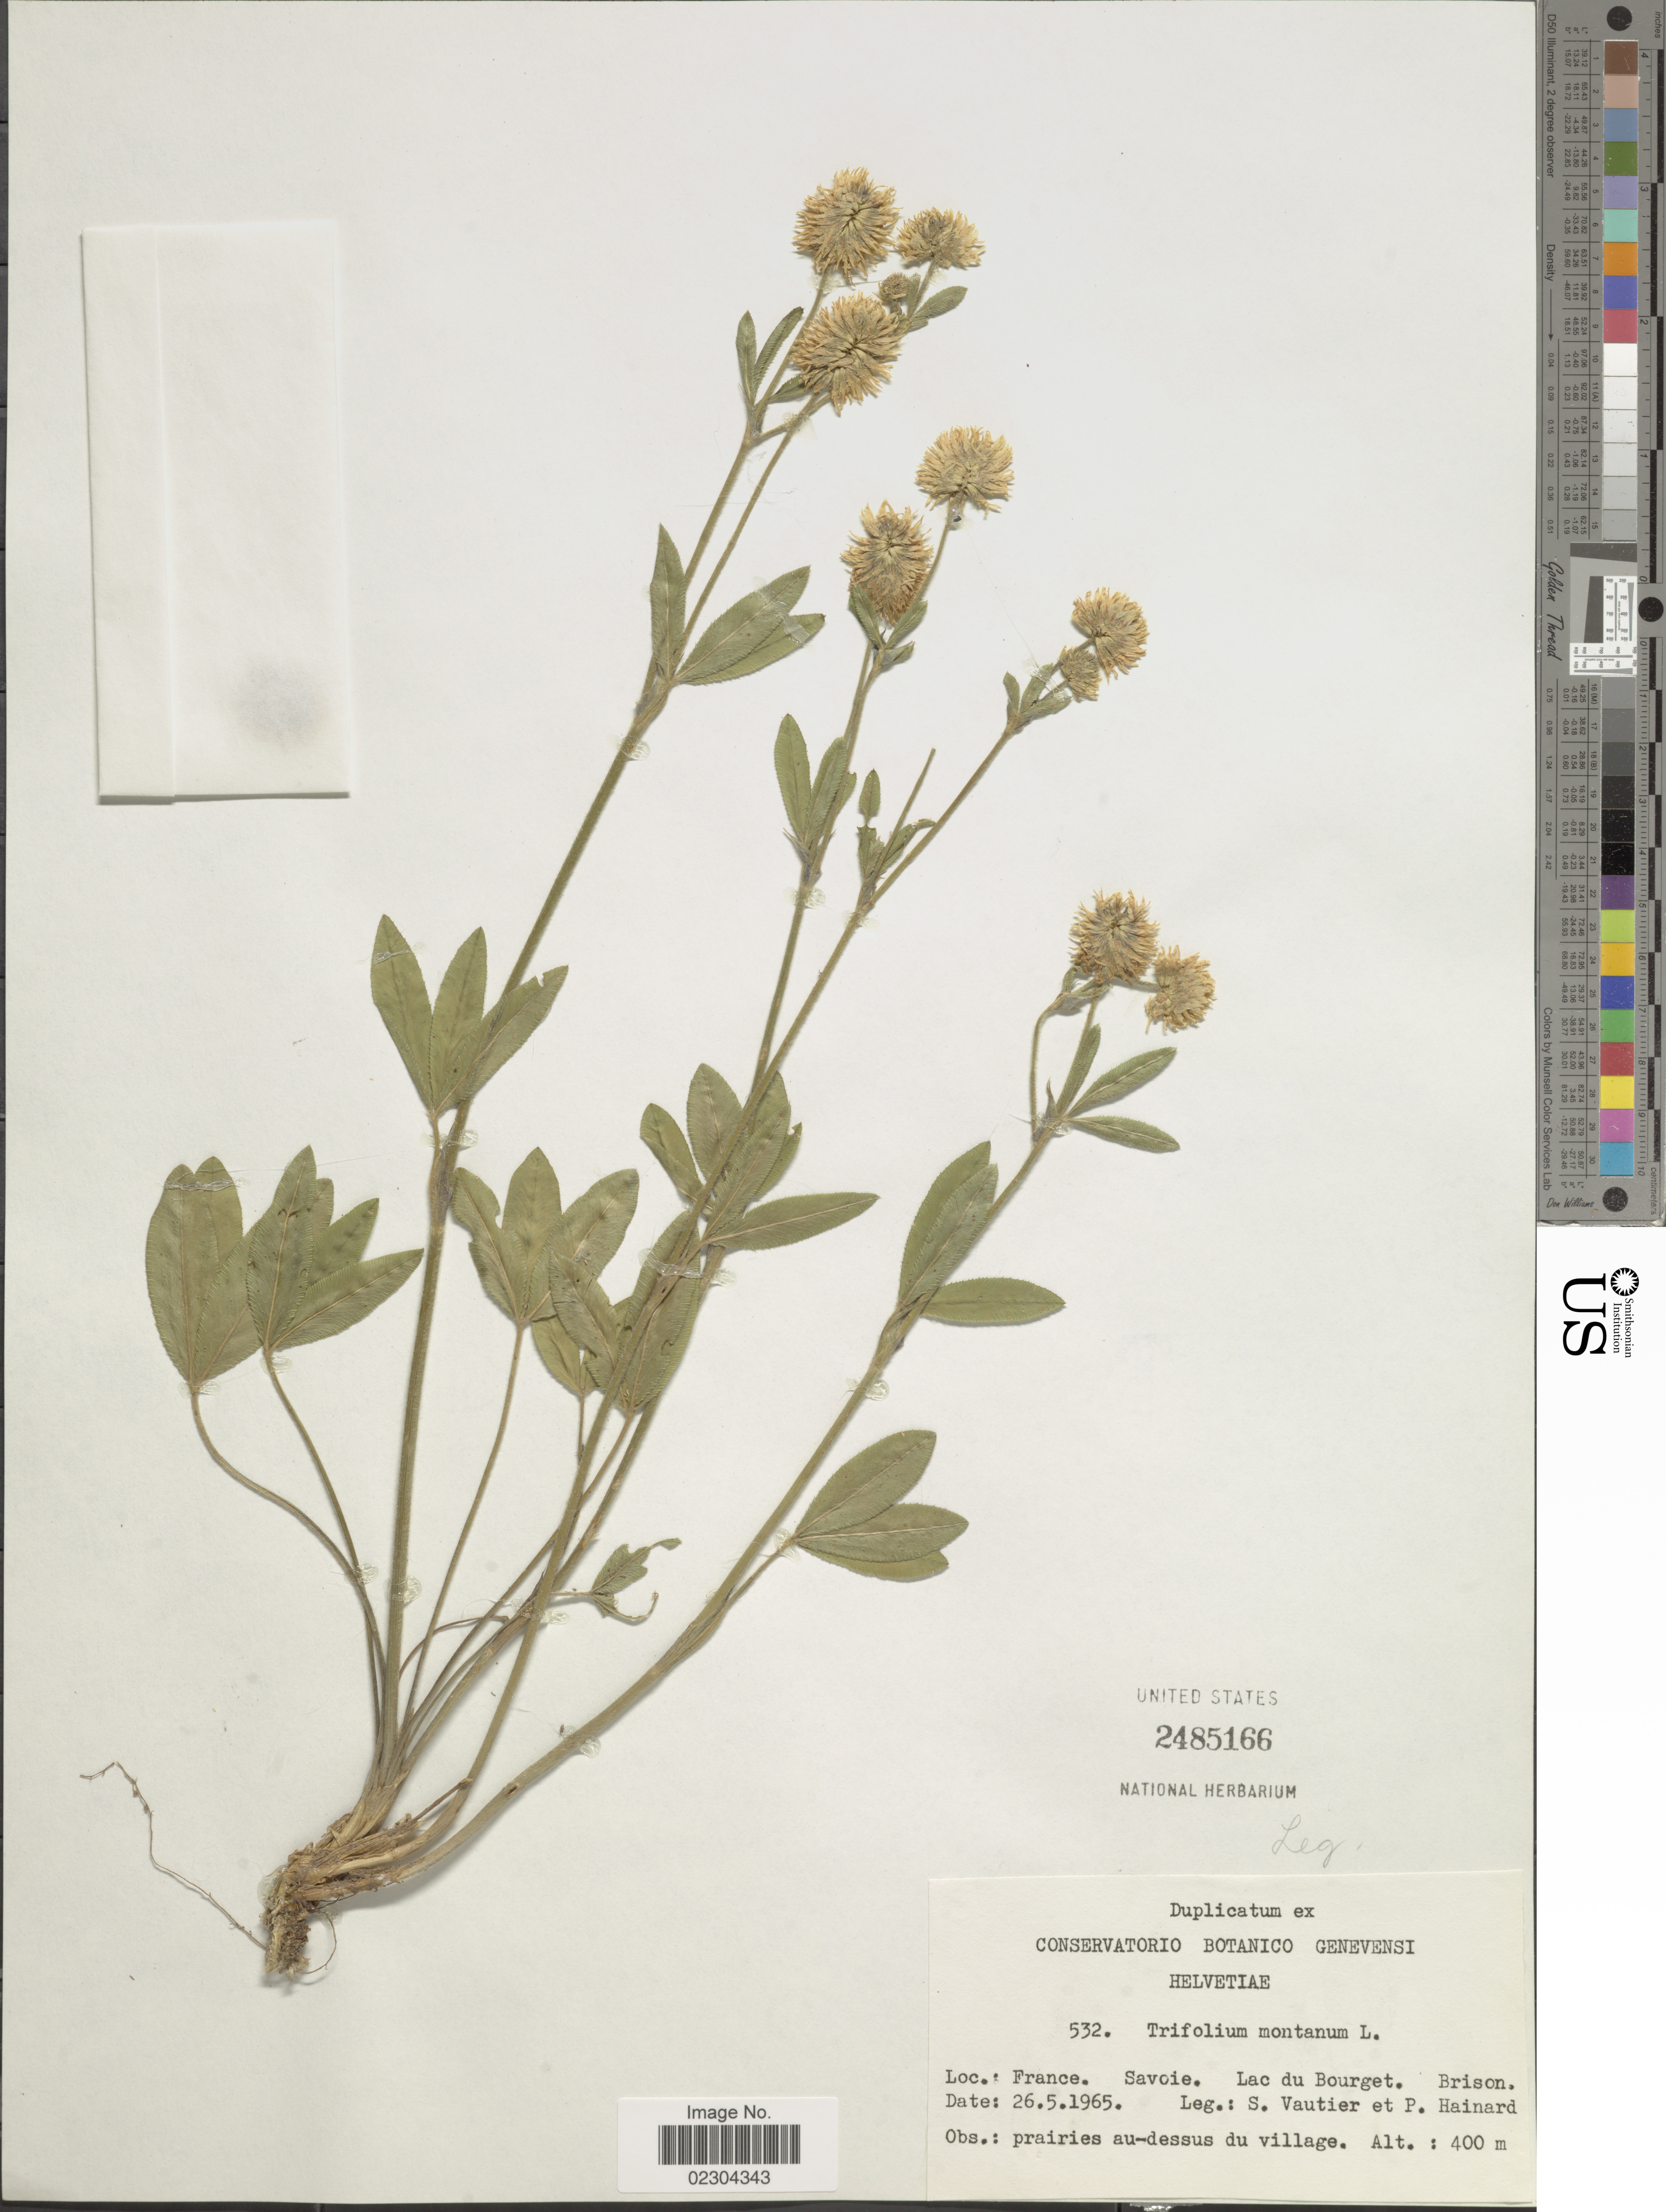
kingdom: Plantae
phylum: Tracheophyta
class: Magnoliopsida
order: Fabales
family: Fabaceae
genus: Trifolium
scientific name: Trifolium montanum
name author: L.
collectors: S. Vautier & P. Hainard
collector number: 532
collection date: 1965-05-26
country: France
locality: Savoie, Lac du Bourget. Brison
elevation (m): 400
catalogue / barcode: US 2485166